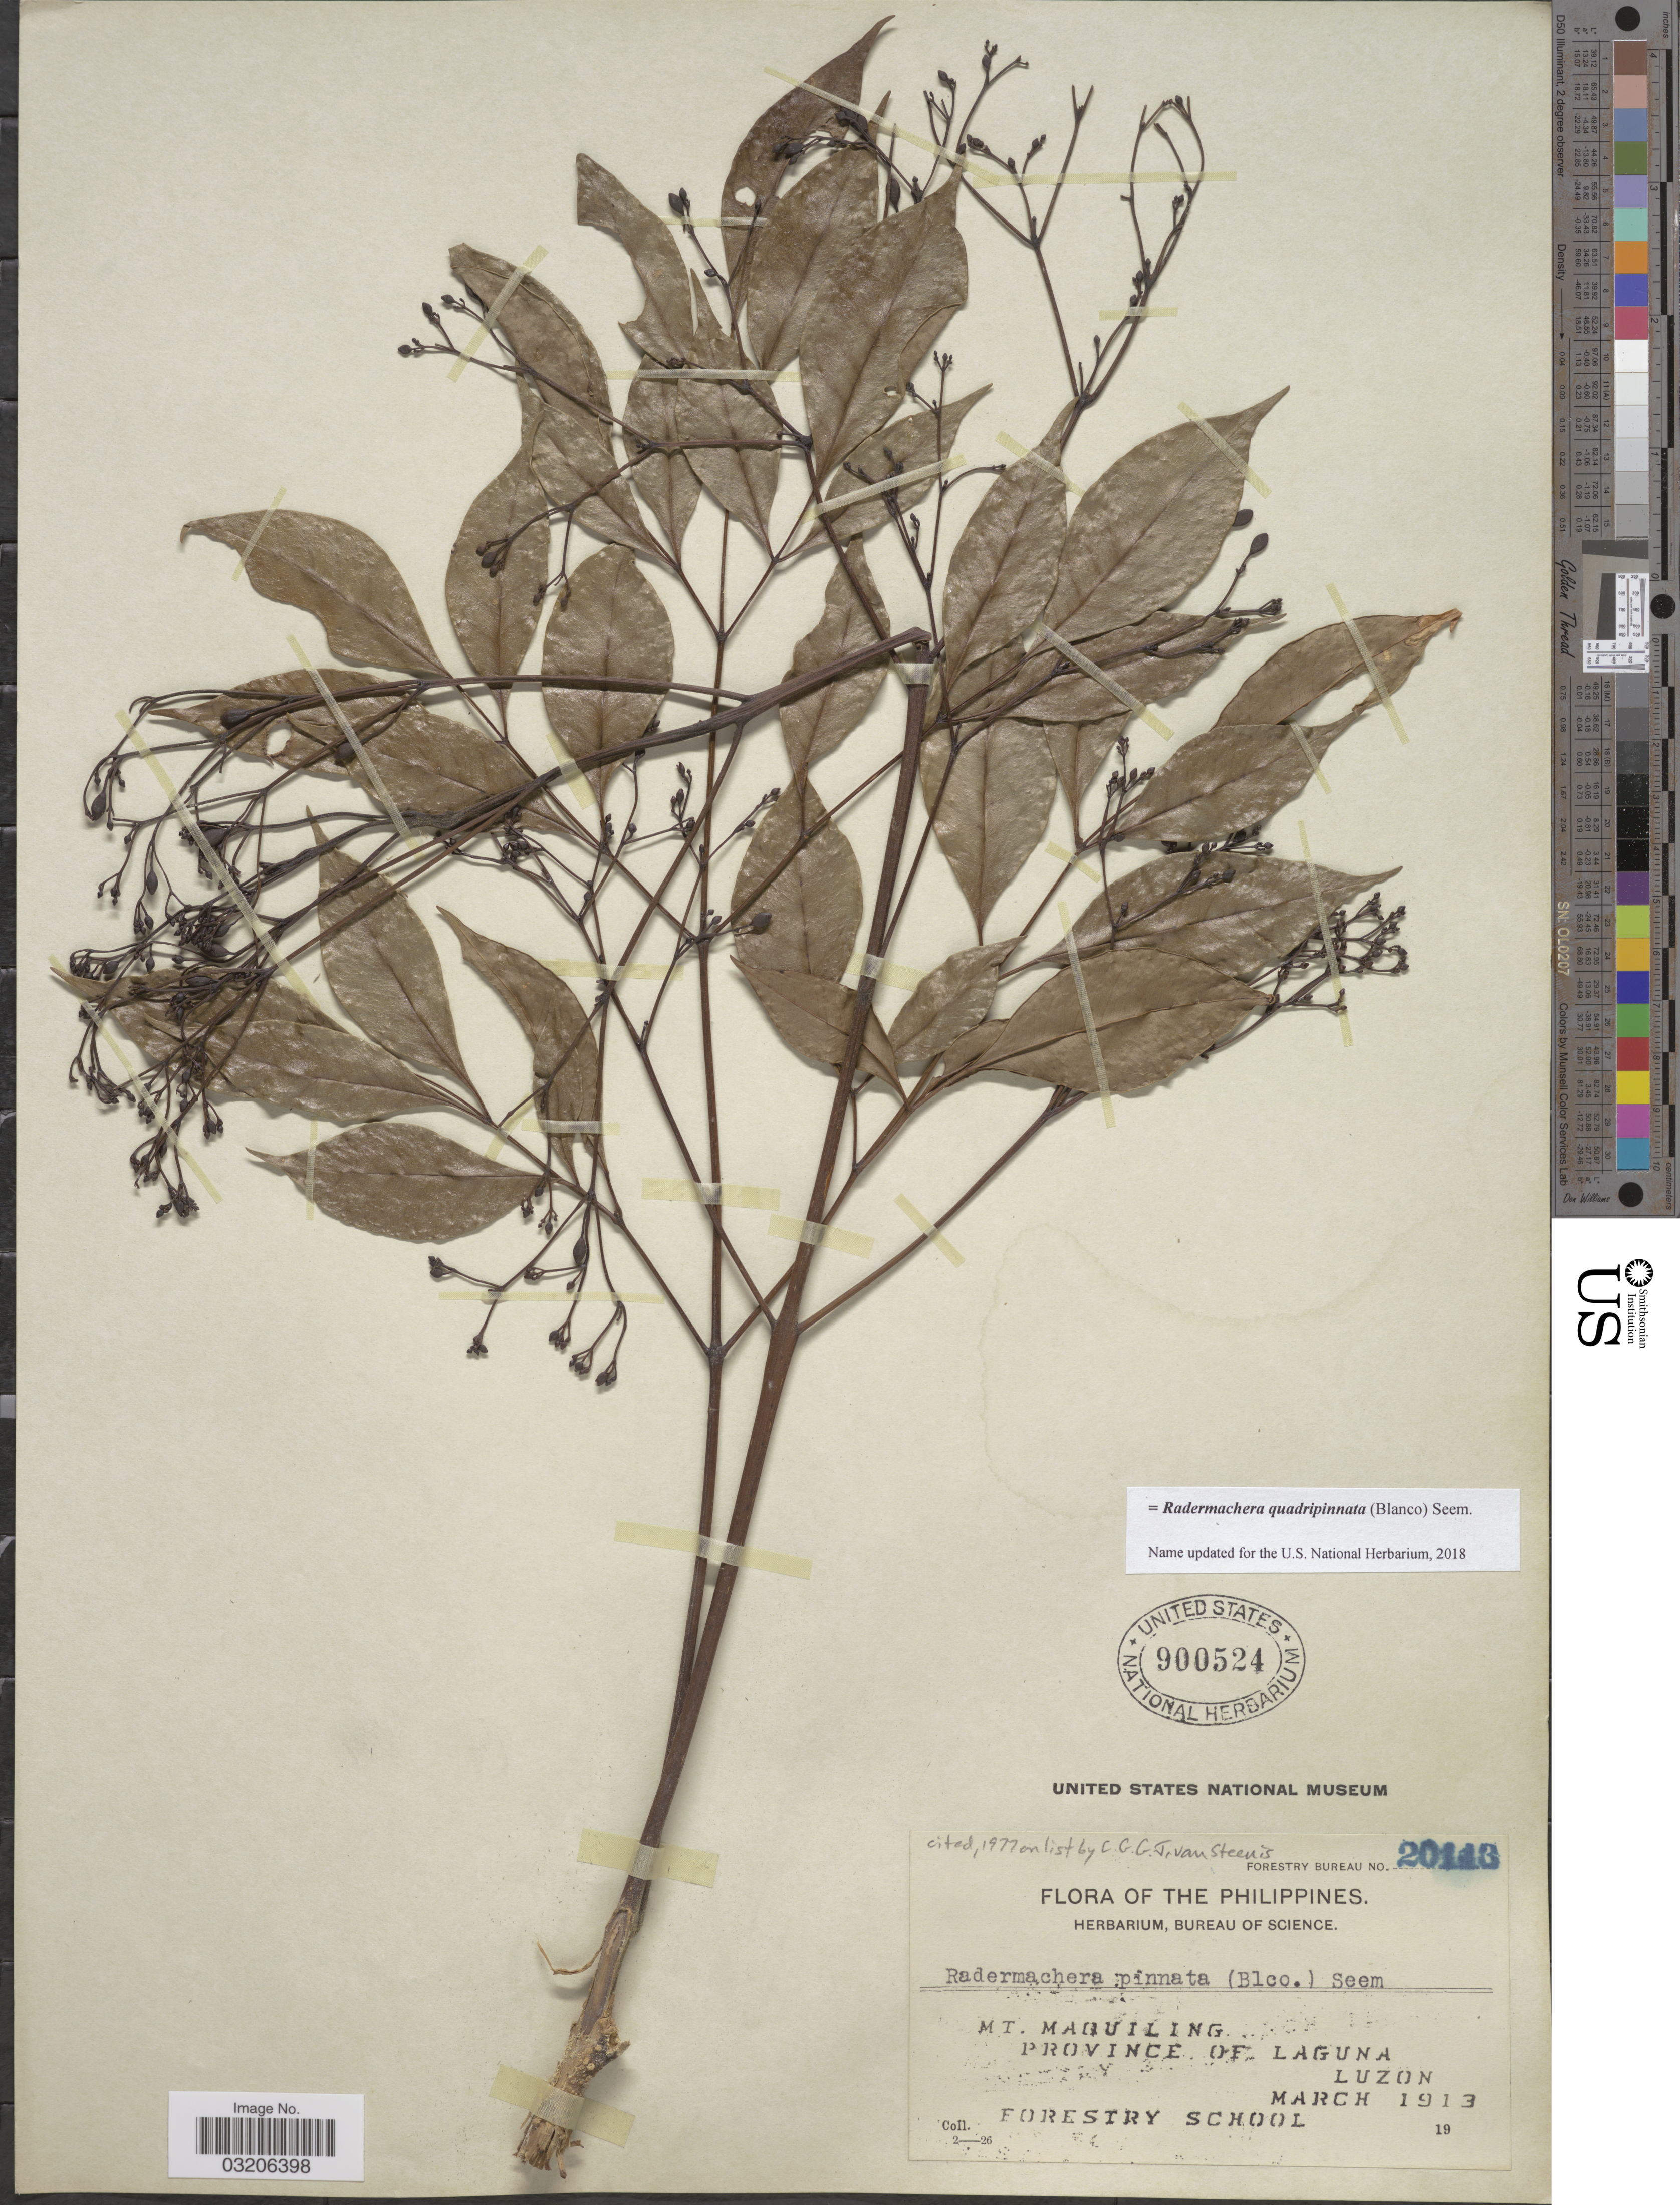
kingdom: Plantae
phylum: Tracheophyta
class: Magnoliopsida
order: Lamiales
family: Bignoniaceae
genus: Radermachera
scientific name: Radermachera quadripinnata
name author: (Blanco) Seem.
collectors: Forestry School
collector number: Forestry Bureau 20113*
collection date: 1913-03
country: Philippines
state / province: Calabarzon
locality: Mt. Maquiling, Province of Laguna, Luzon.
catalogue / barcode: US 900524